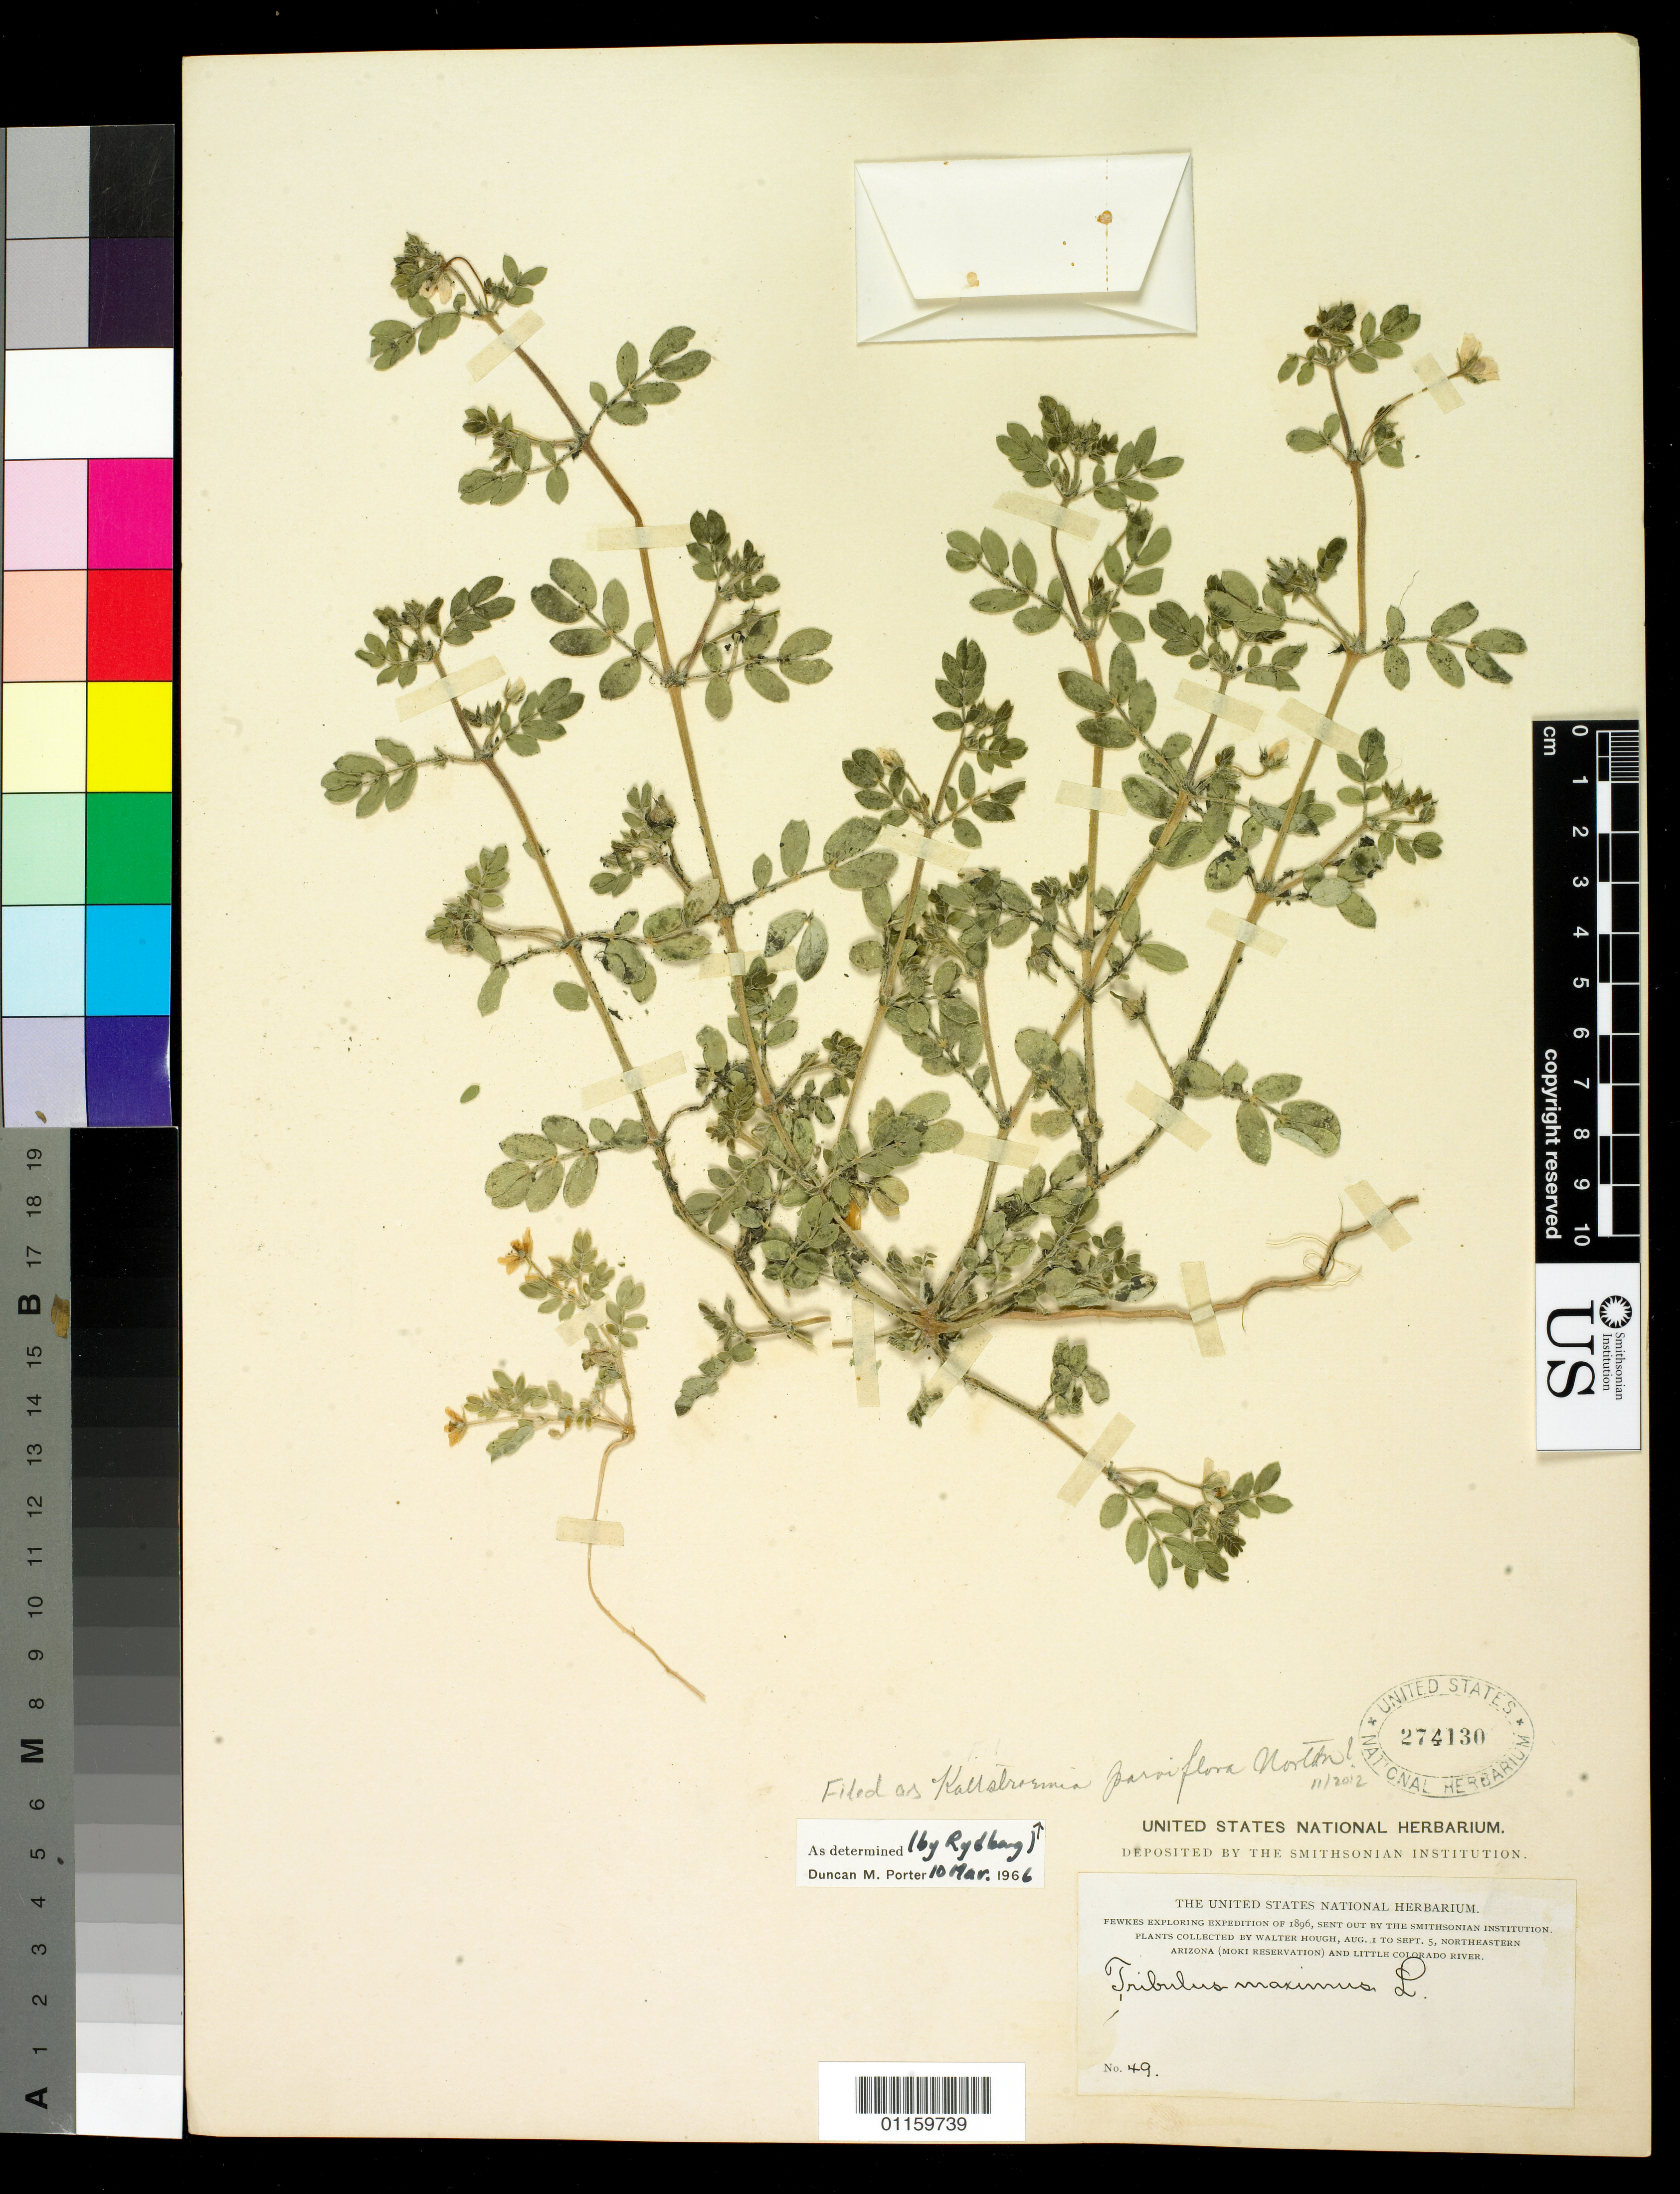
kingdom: Plantae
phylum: Tracheophyta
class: Magnoliopsida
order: Zygophyllales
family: Zygophyllaceae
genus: Kallstroemia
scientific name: Kallstroemia parviflora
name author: Norton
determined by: Porter, D. M.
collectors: W. Hough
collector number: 49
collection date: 1896-08-01/1896-09-05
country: United States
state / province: Arizona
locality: Northeastern Arizona (Moki Reservation) and Little Colorado River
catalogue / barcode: US 274130